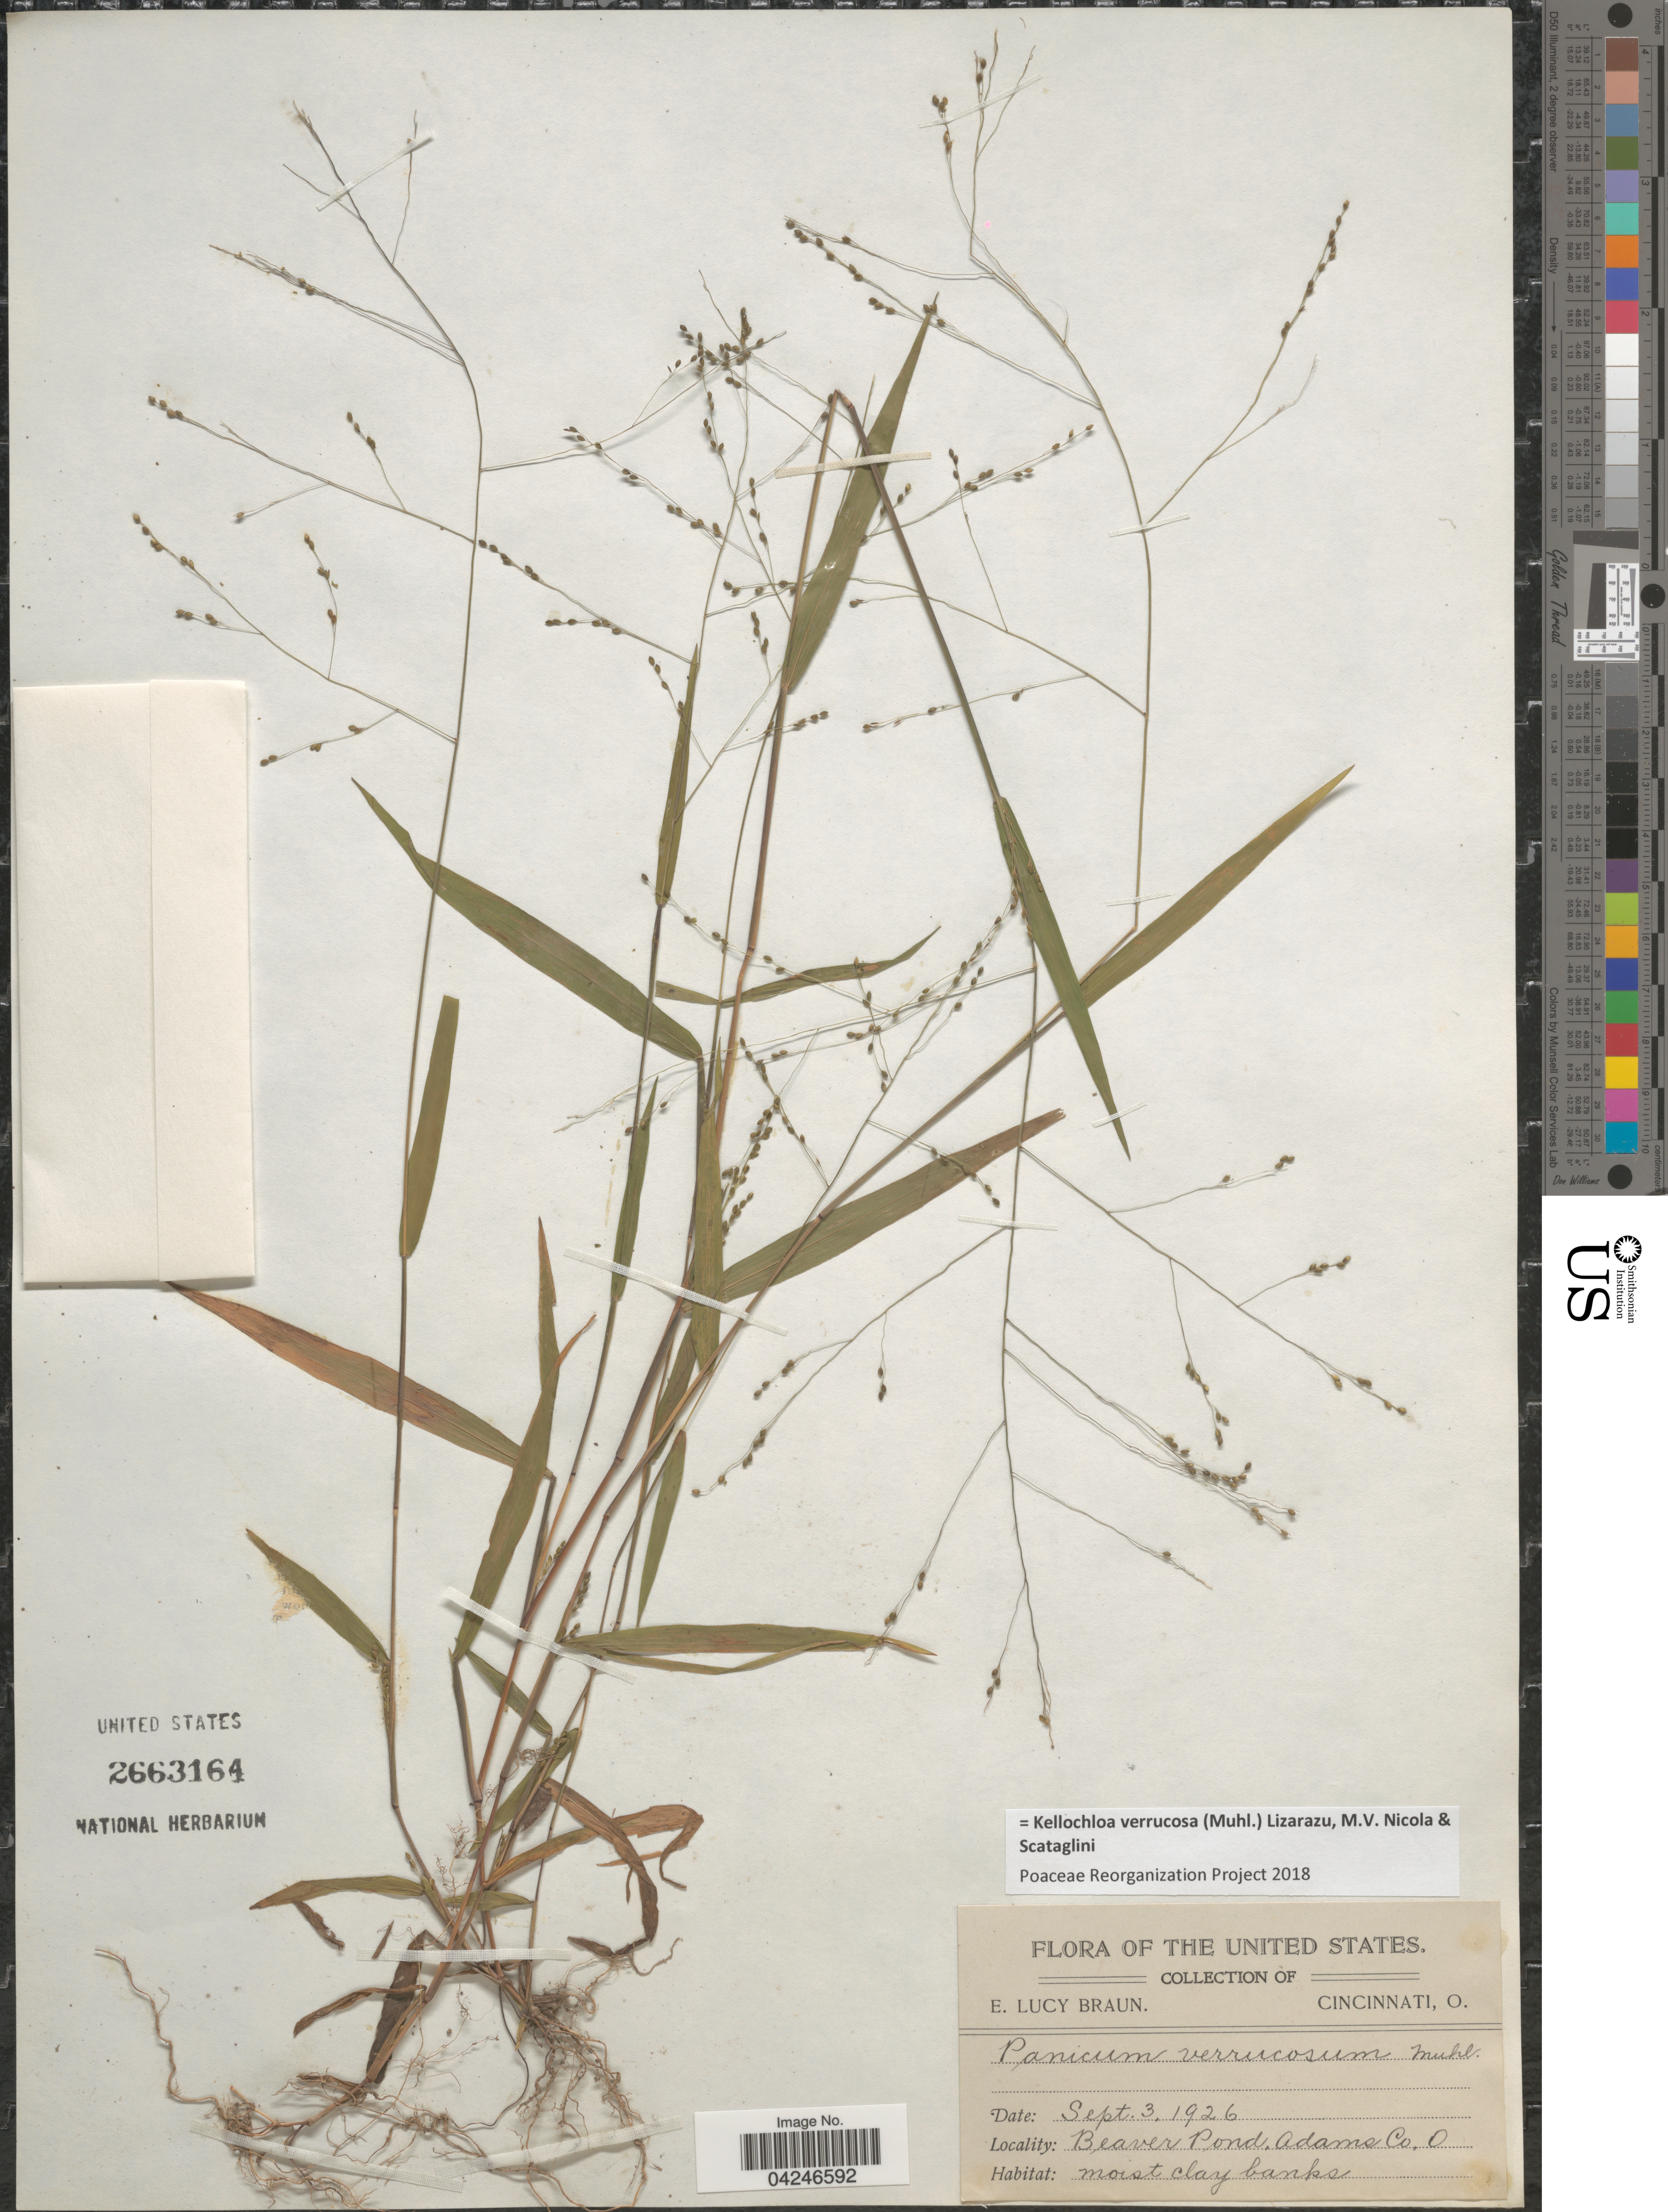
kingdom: Plantae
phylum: Tracheophyta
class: Liliopsida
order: Poales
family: Poaceae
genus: Kellochloa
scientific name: Kellochloa verrucosa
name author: (Muhl.) Lizarazu et al.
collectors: E. L. Braun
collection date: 1926-09-03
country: United States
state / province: Ohio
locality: Beaver Pond, Adams Co.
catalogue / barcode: US 2663164